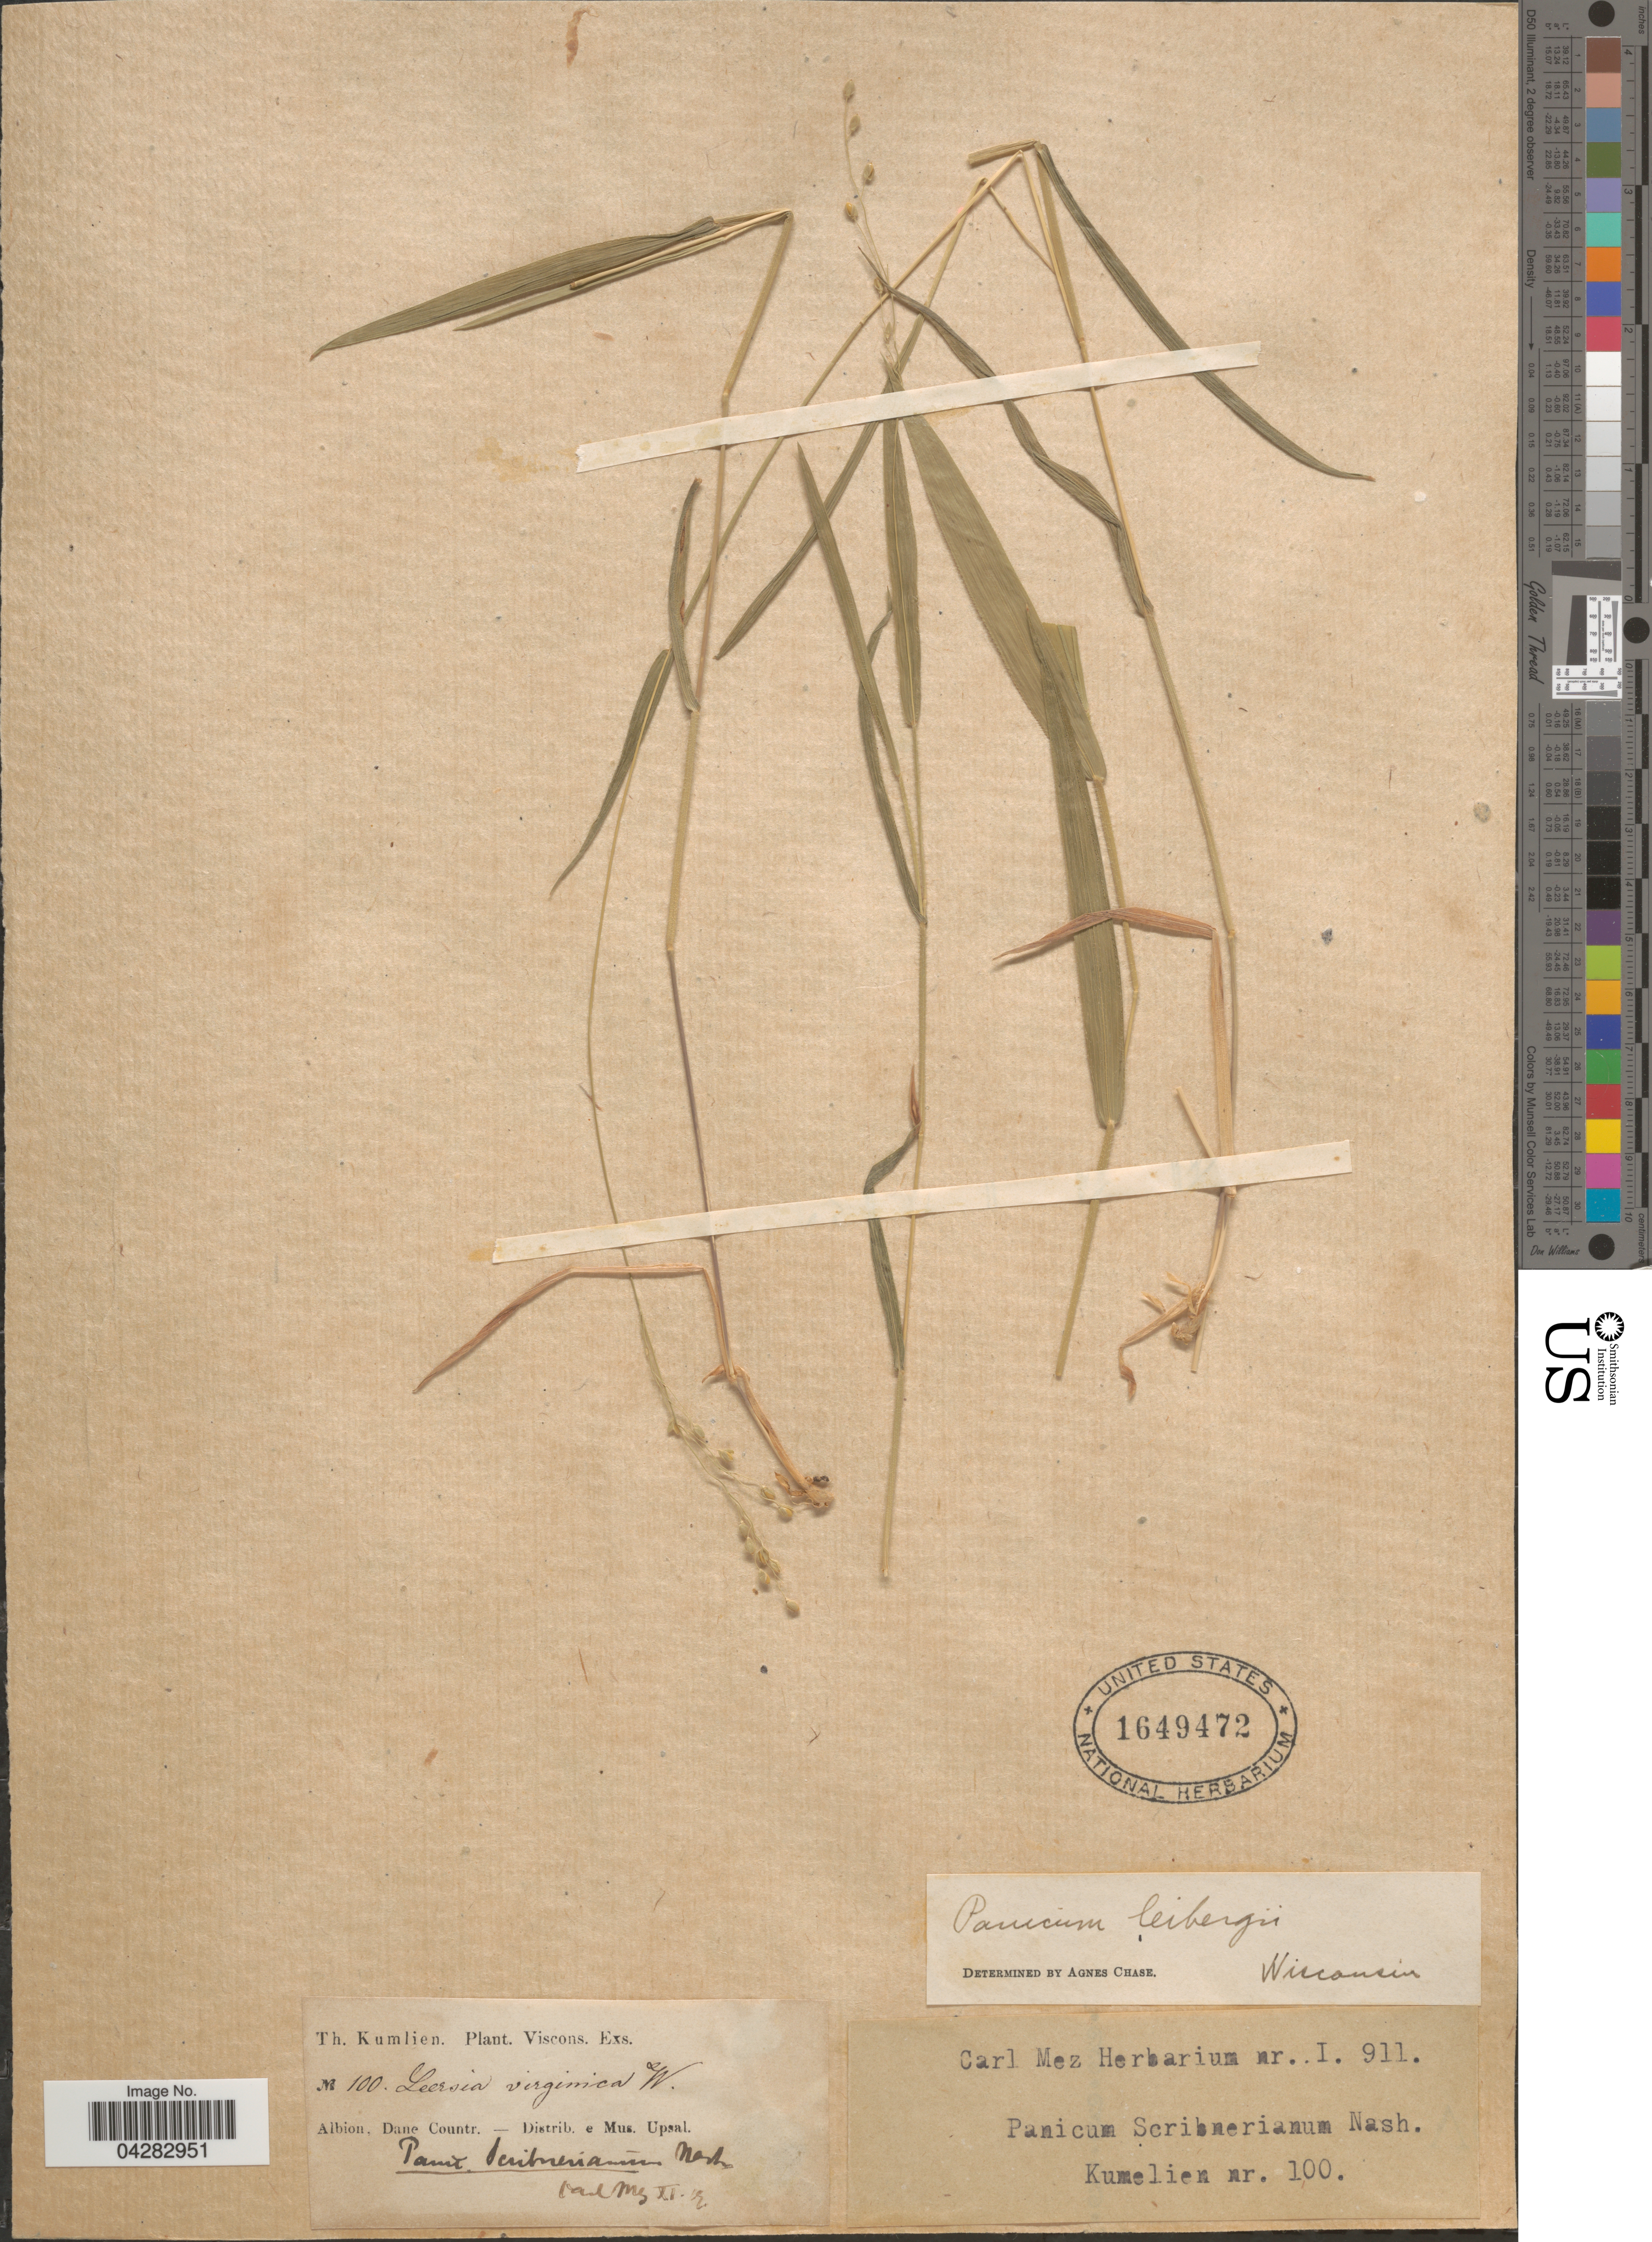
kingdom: Plantae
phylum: Tracheophyta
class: Liliopsida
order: Poales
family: Poaceae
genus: Dichanthelium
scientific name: Dichanthelium leibergii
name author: (Vasey) Gould & C.A. Clark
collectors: T. Kumelien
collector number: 100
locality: Viscons. Albion. Dane Countr.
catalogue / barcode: US 1649472